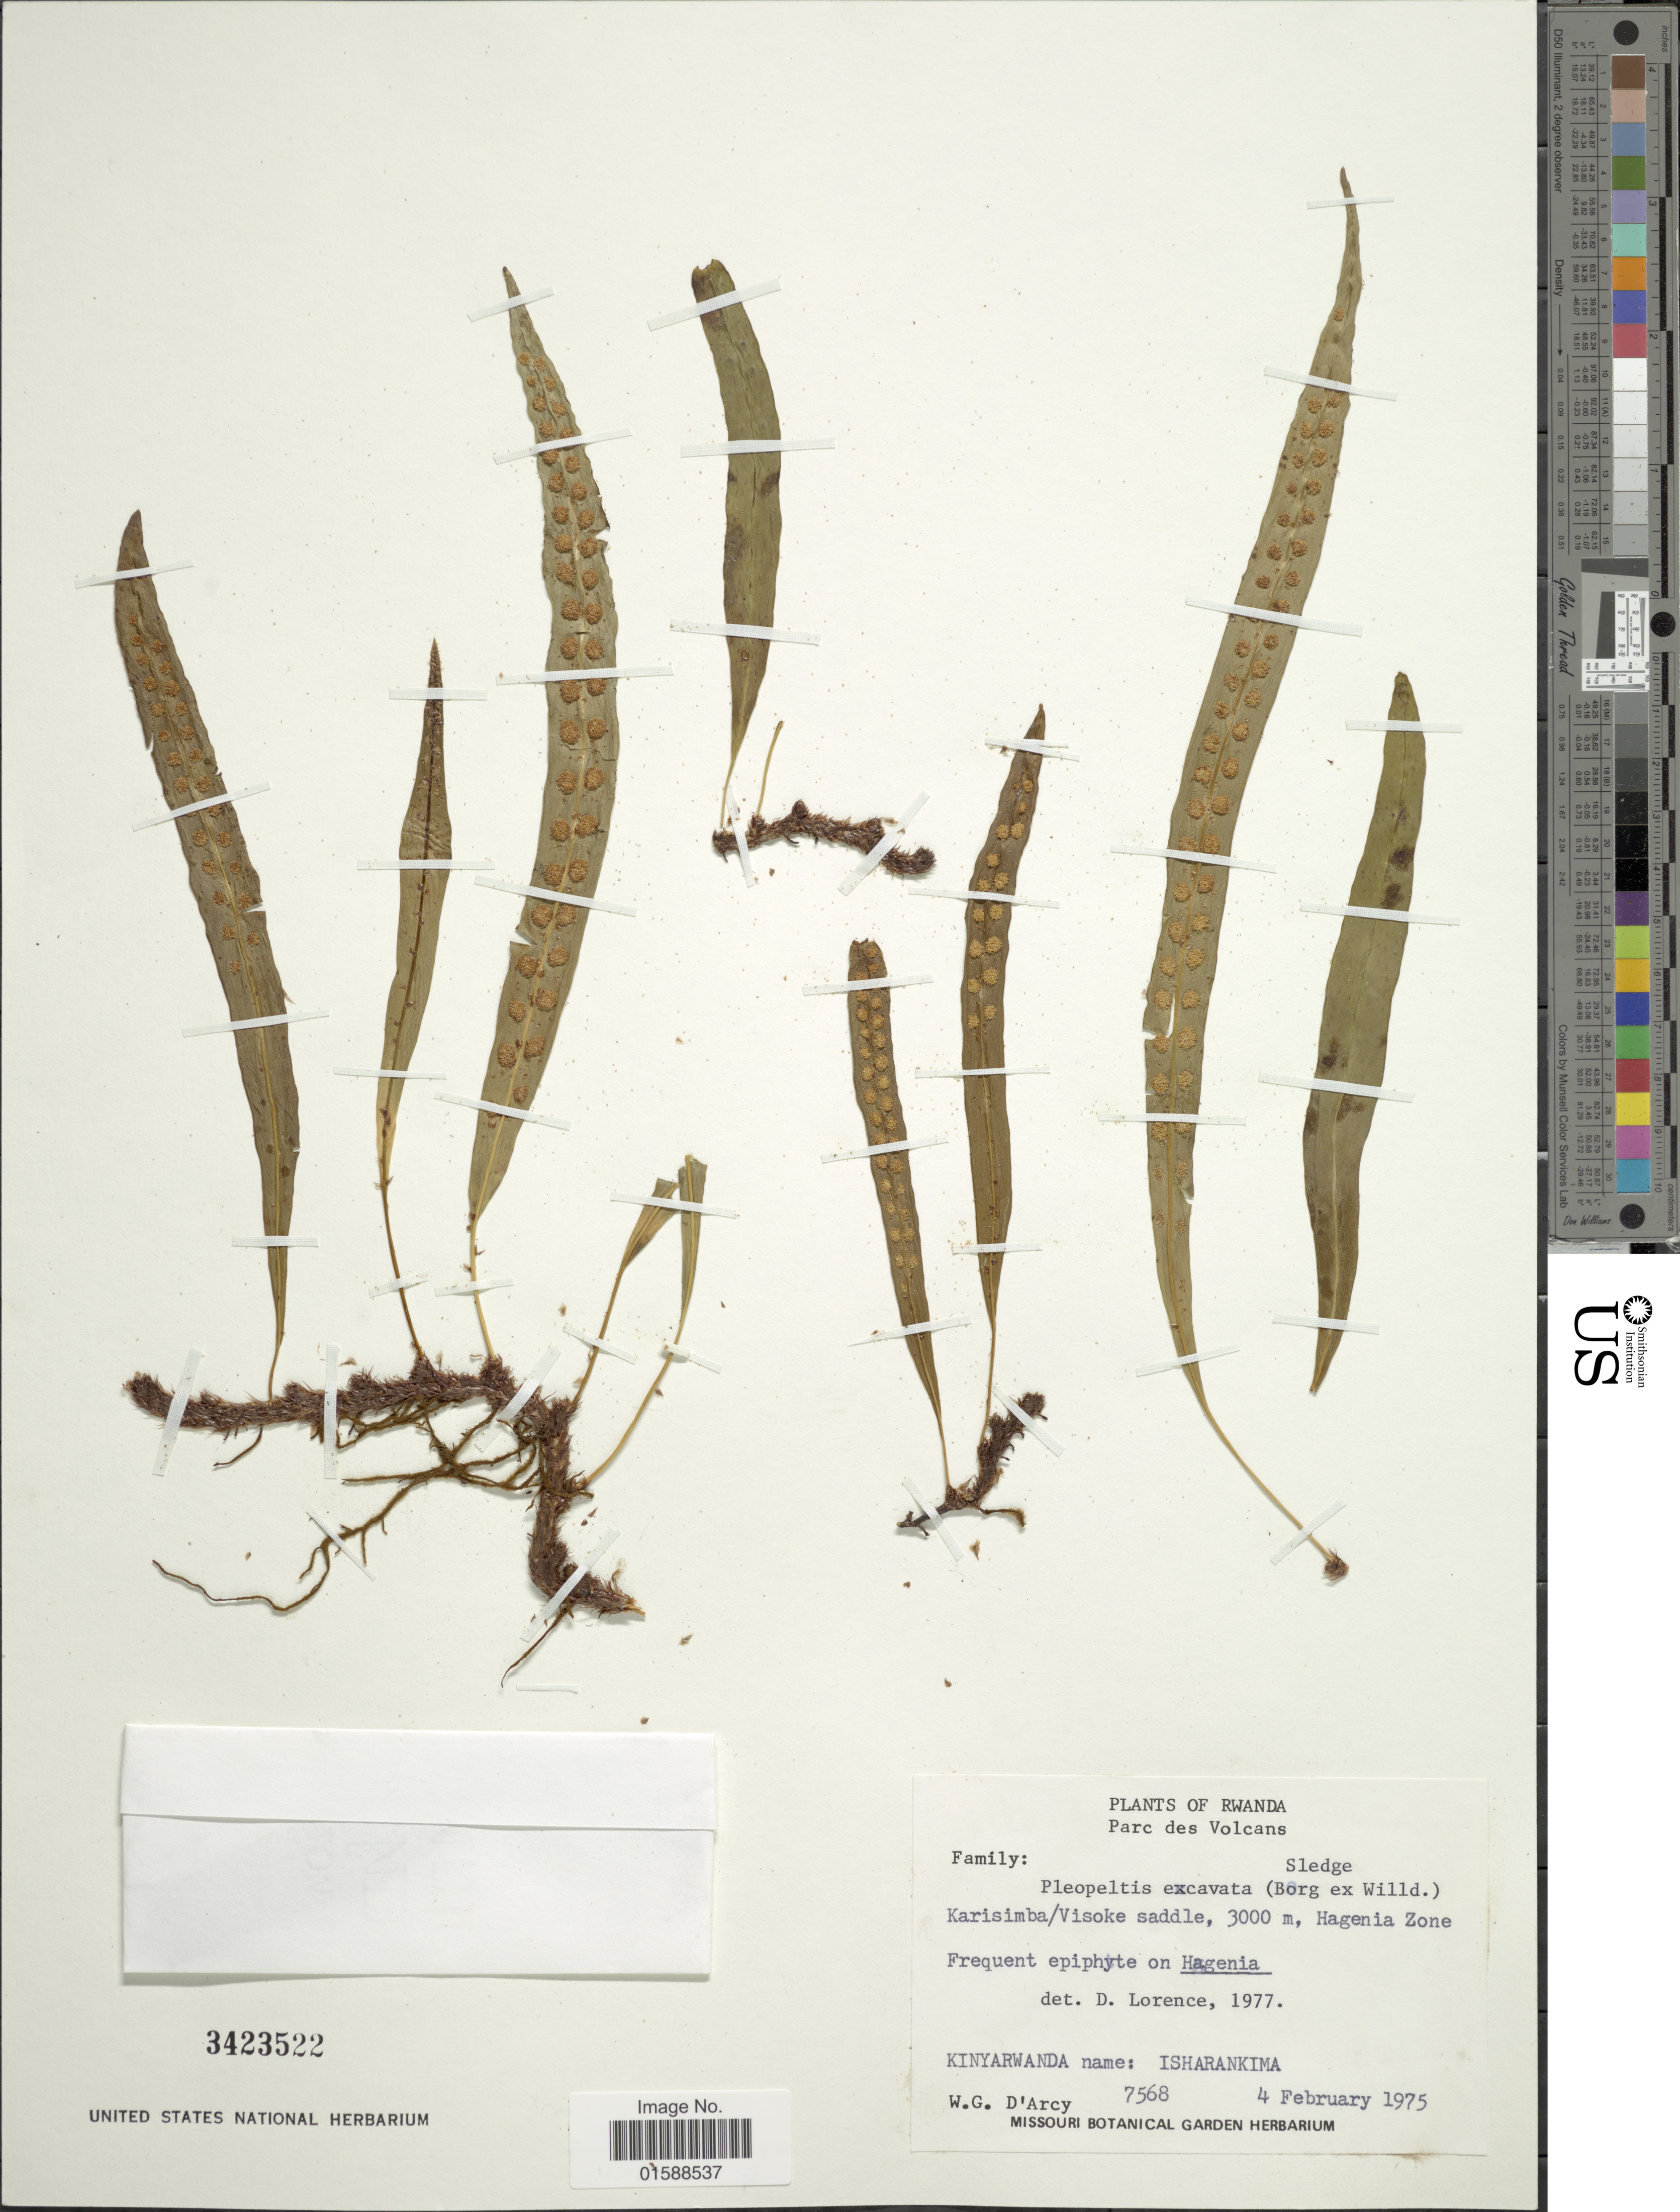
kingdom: Plantae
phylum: Tracheophyta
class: Polypodiopsida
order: Polypodiales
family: Polypodiaceae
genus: Lepisorus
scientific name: Lepisorus excavatus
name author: (Bory ex Willd.) Ching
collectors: W. G. D'Arcy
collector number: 7568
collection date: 1975-02-04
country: Rwanda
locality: Parc des Volcans. karisimba/Visoke saddle, Hagenia Zone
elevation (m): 3000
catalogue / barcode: US 3423522